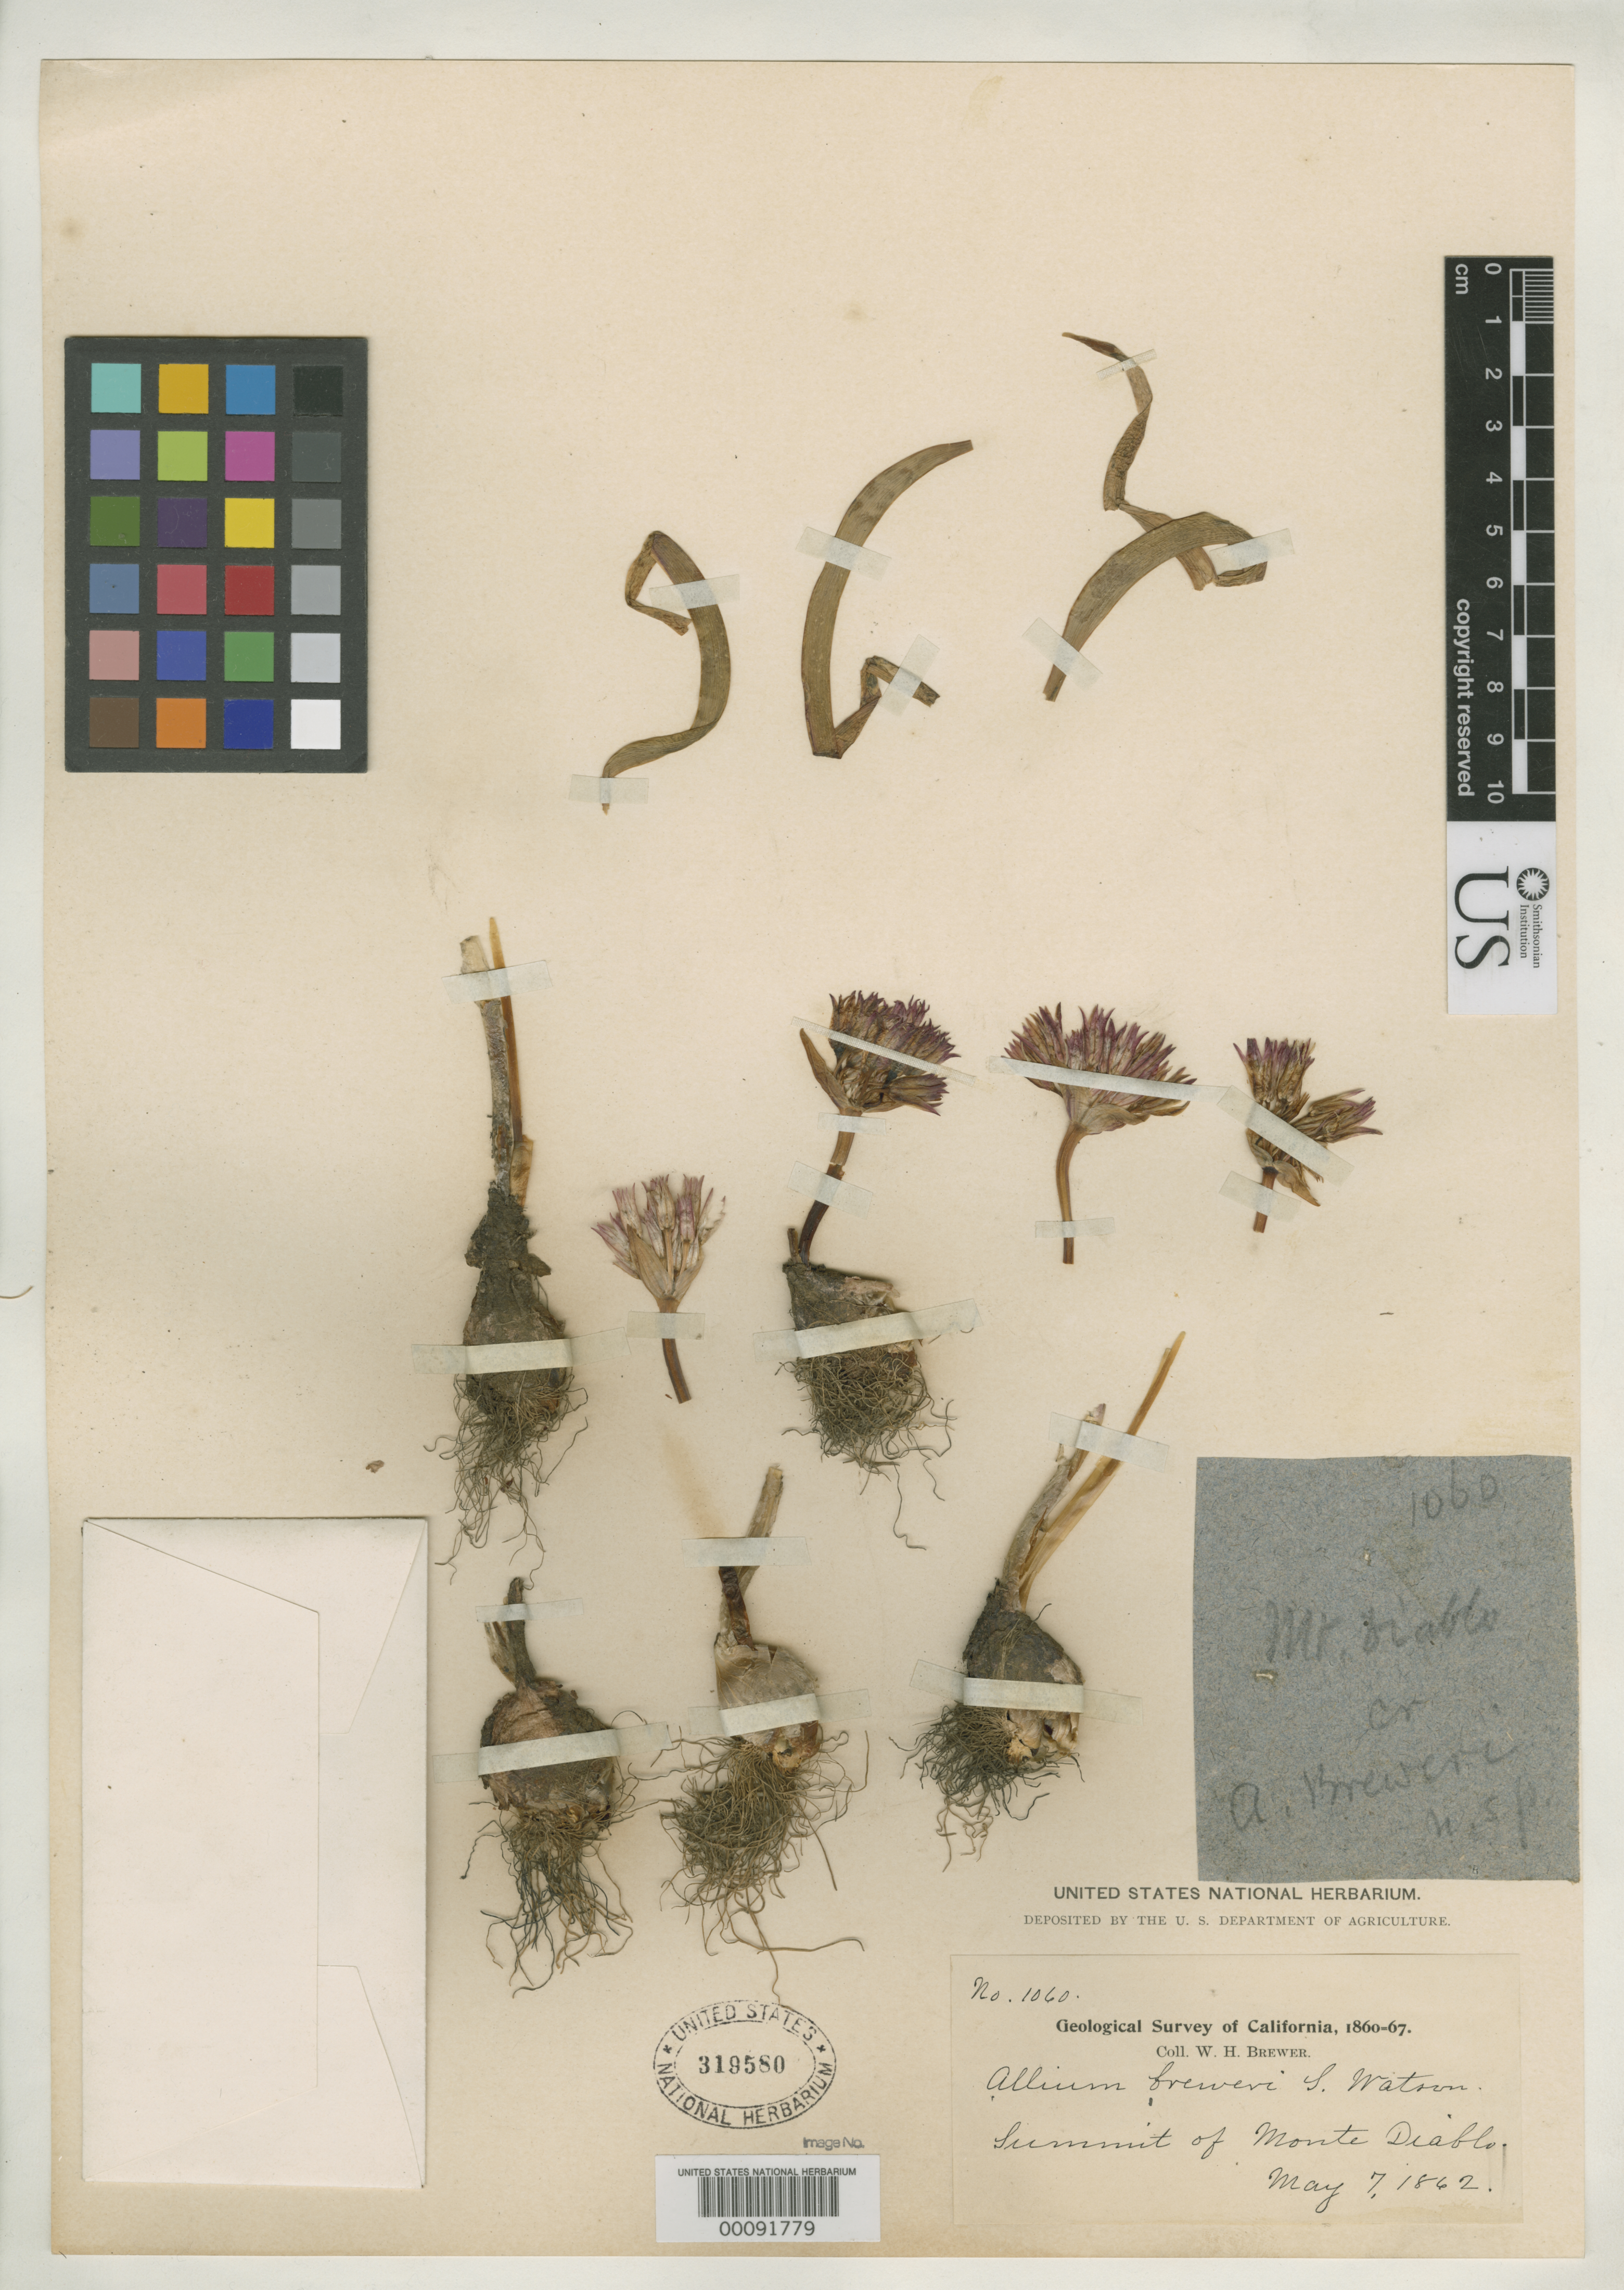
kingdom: Plantae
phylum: Tracheophyta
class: Liliopsida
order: Asparagales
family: Amaryllidaceae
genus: Allium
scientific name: Allium breweri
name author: S. Watson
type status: Type Collection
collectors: W. H. Brewer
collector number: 1060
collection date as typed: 07 May 1862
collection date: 1862-05-07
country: United States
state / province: California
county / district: Contra Costa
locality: Summit of Mount Diablo.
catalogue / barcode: US 319580